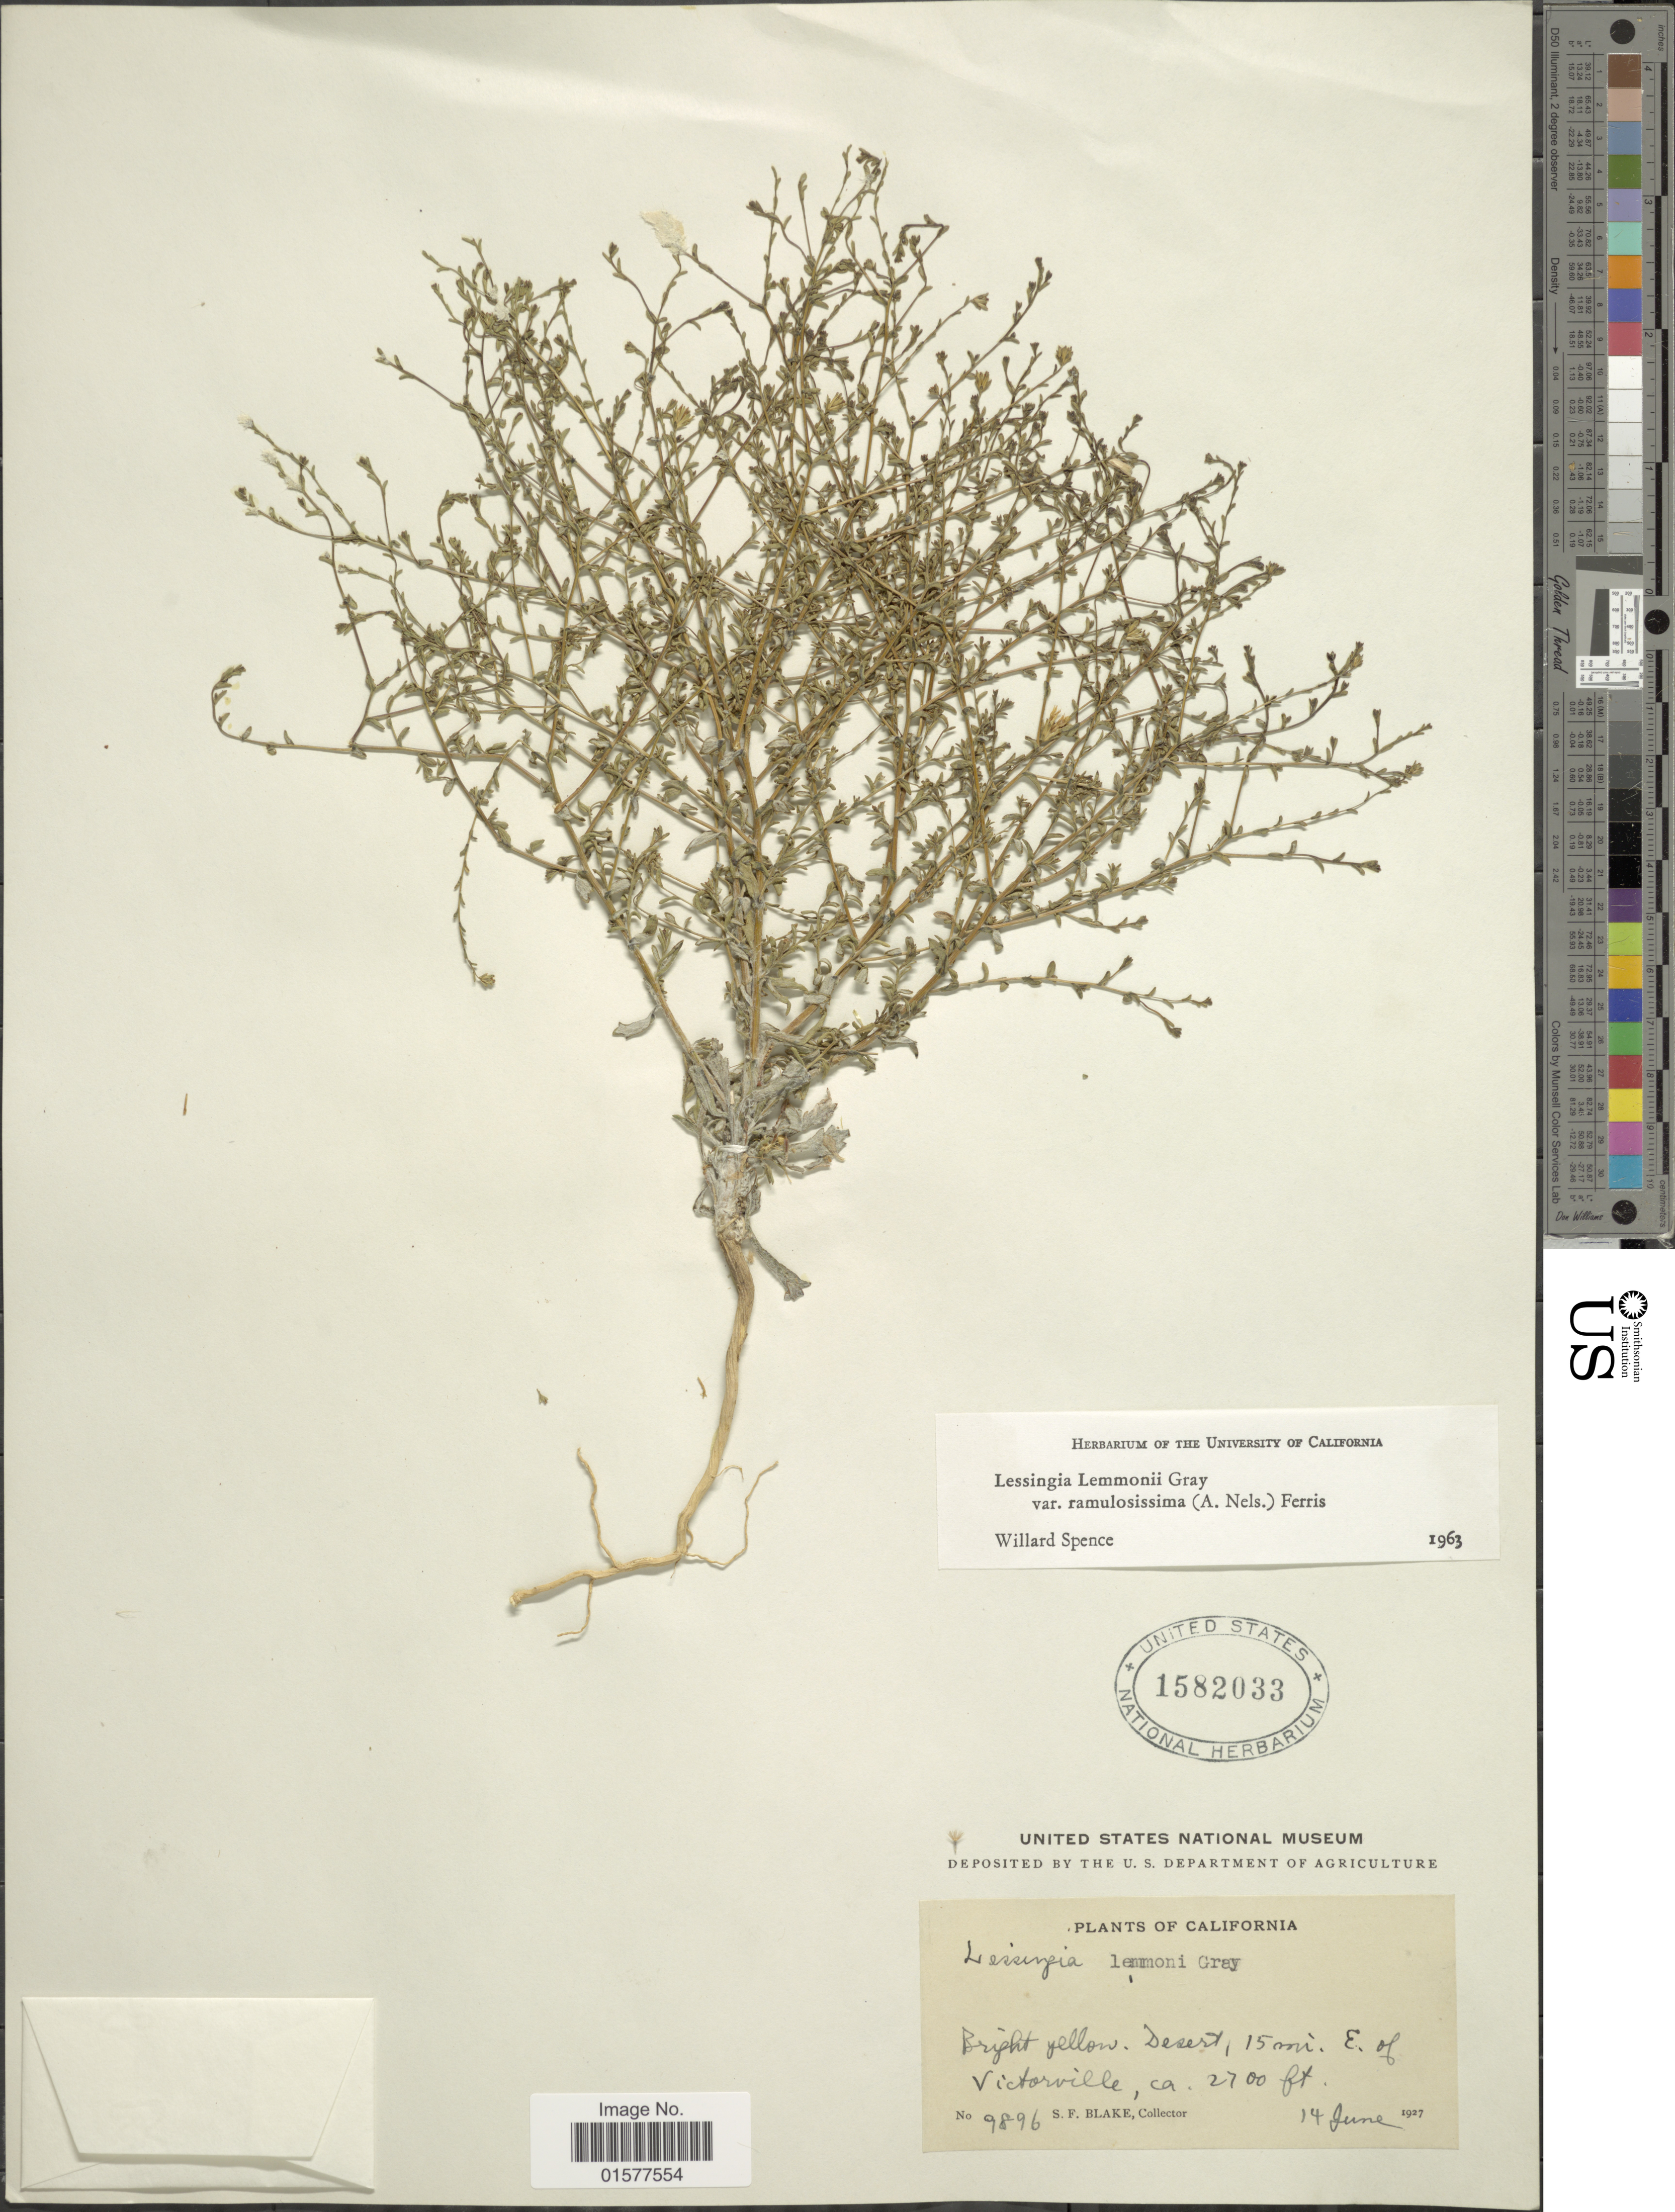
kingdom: Plantae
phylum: Tracheophyta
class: Magnoliopsida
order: Asterales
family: Asteraceae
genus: Lessingia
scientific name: Lessingia lemmonii var. ramulosissima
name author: (A. Nelson) Ferris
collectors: S. Blake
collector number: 9896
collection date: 1927-06-14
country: United States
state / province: California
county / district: San Barnadino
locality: Bright yellow, Desert, 15 mi. E. of Victorville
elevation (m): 823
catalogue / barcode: US 1582033